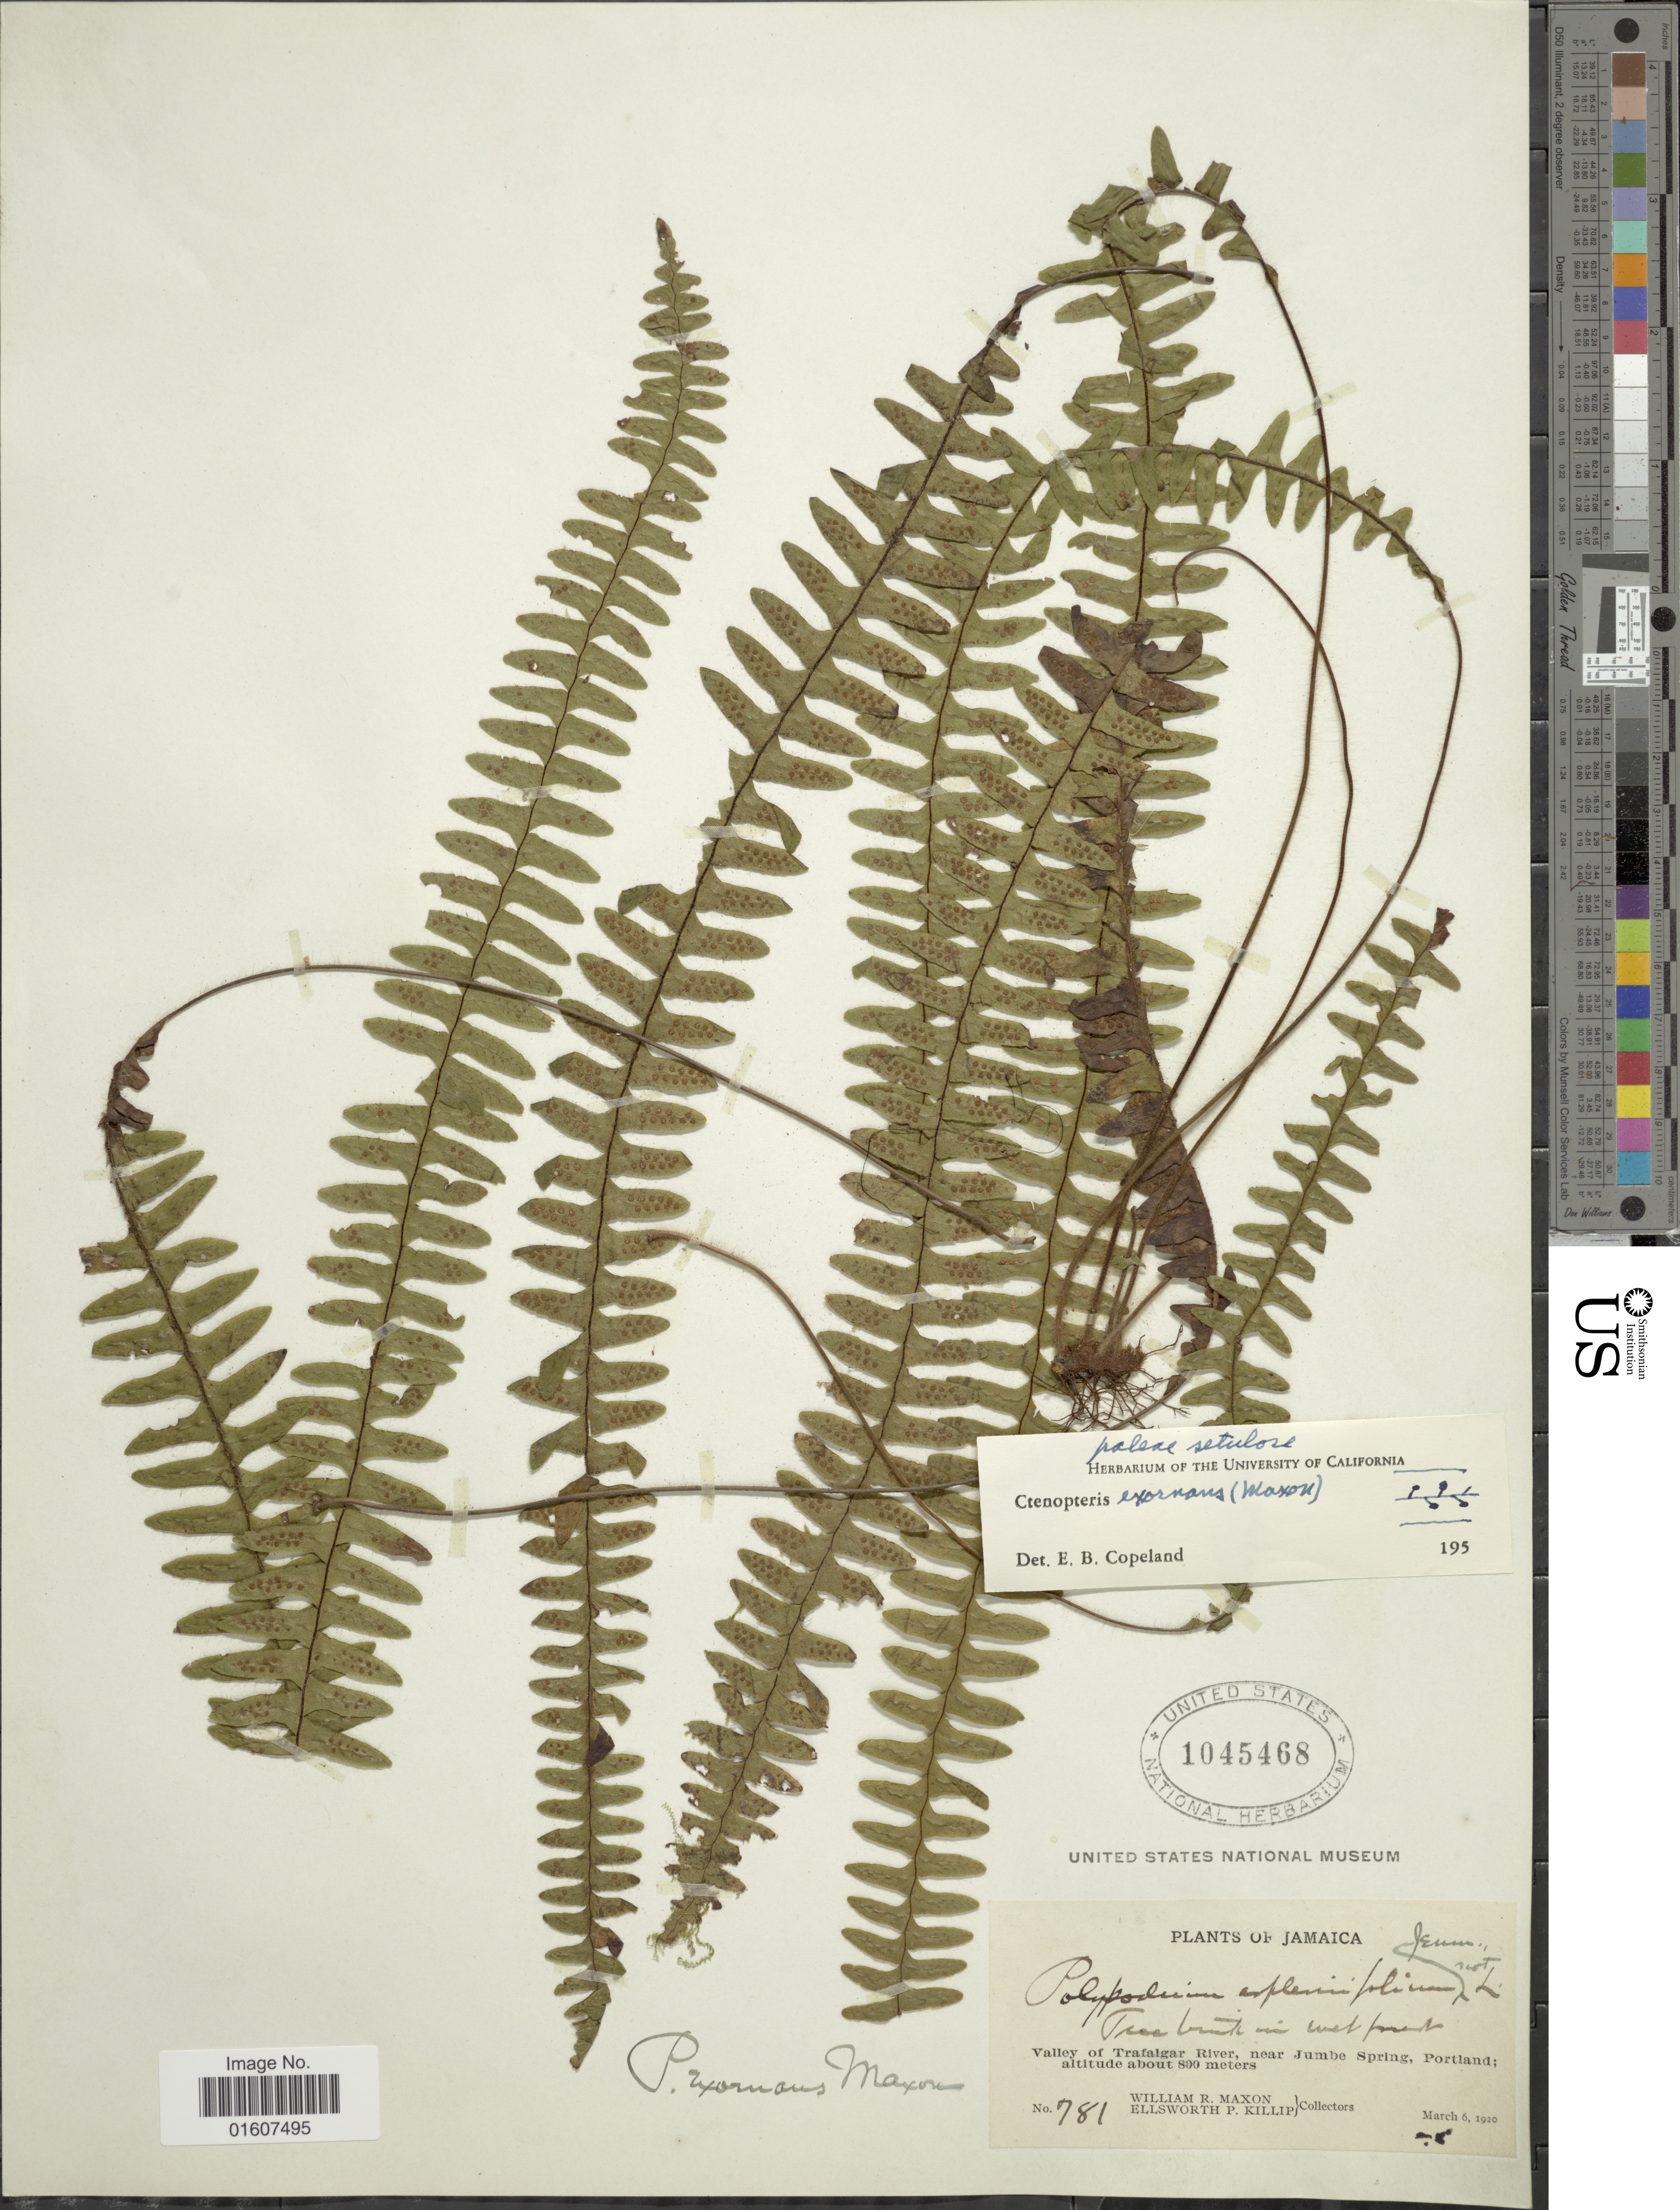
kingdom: Plantae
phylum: Tracheophyta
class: Polypodiopsida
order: Polypodiales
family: Polypodiaceae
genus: Terpsichore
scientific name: Terpsichore exornans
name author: (Maxon) A.R. Sm.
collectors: W. R. Maxon & E. P. Killip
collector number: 781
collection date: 1920-03-06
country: Jamaica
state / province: Portland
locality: Valley of Trafalgar River, near Jumbe Spring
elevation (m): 800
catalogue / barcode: US 1045468